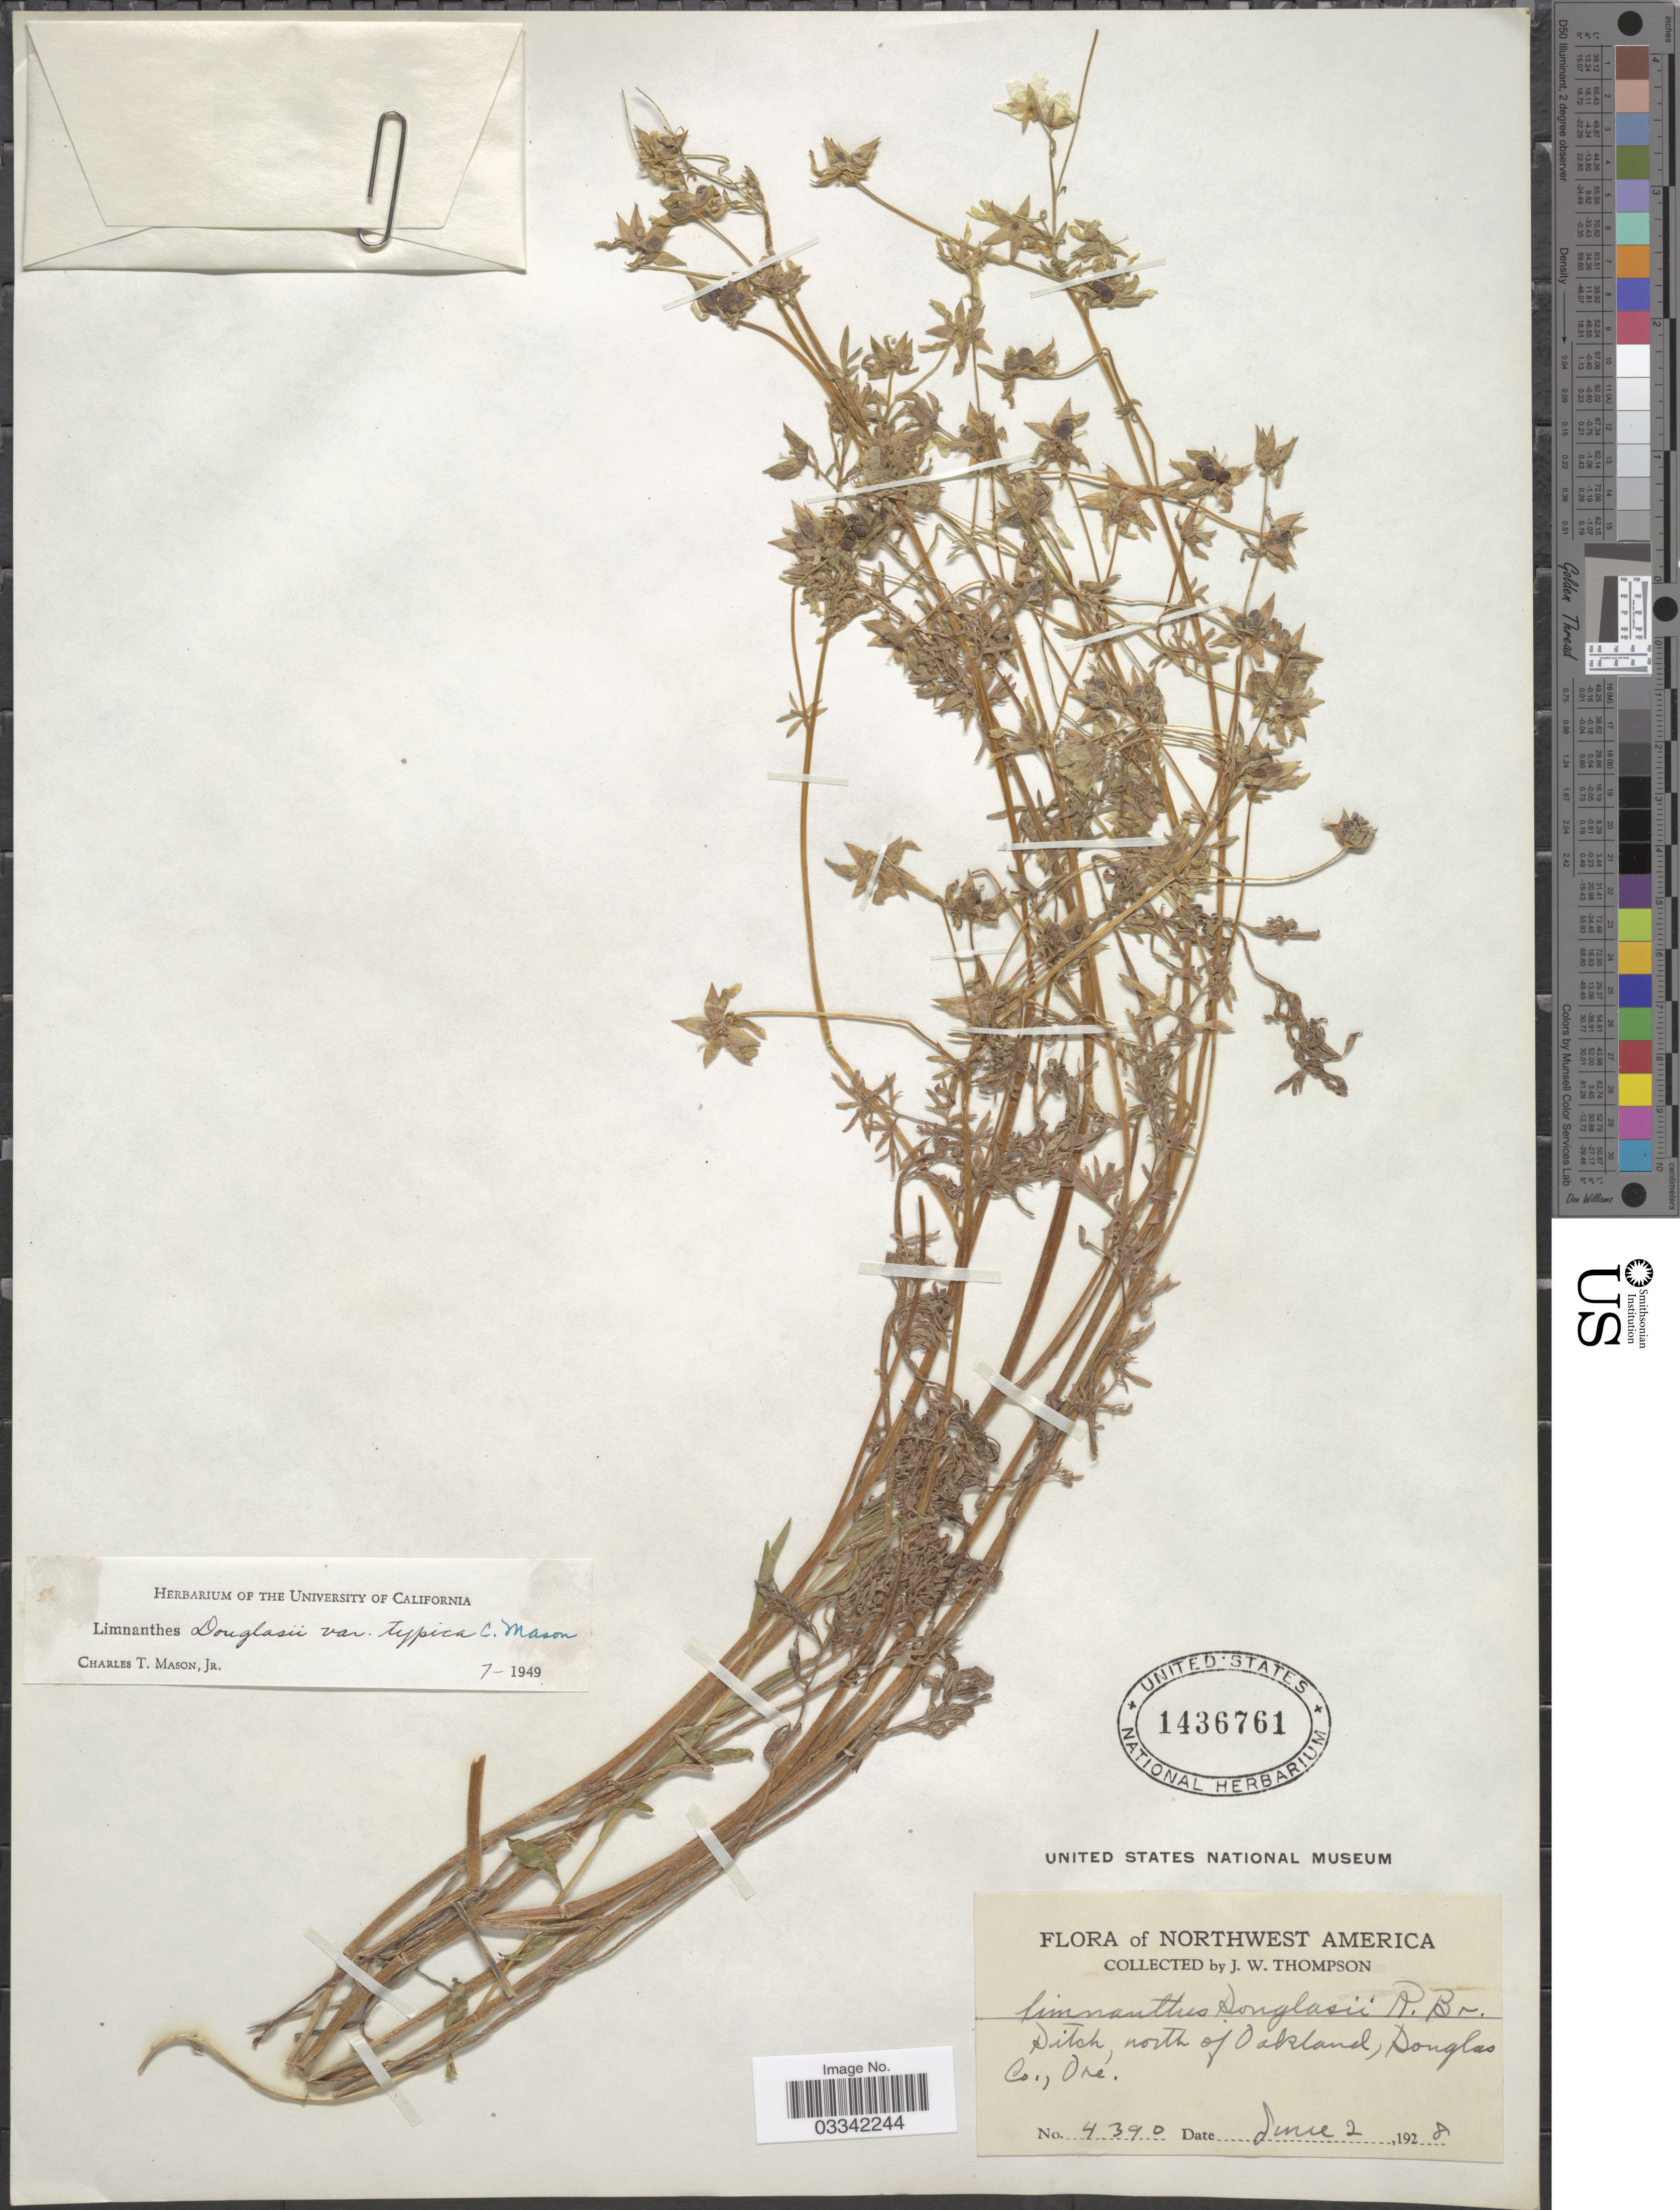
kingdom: Plantae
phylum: Tracheophyta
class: Magnoliopsida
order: Brassicales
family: Limnanthaceae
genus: Limnanthes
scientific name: Limnanthes douglasii var. douglasii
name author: R. Br.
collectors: J. Thompson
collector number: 4390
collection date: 1928-06-02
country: United States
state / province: Oregon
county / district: Douglas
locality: Northwest America. Ditch, north of Oakland, Douglas Co.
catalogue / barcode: US 1436761